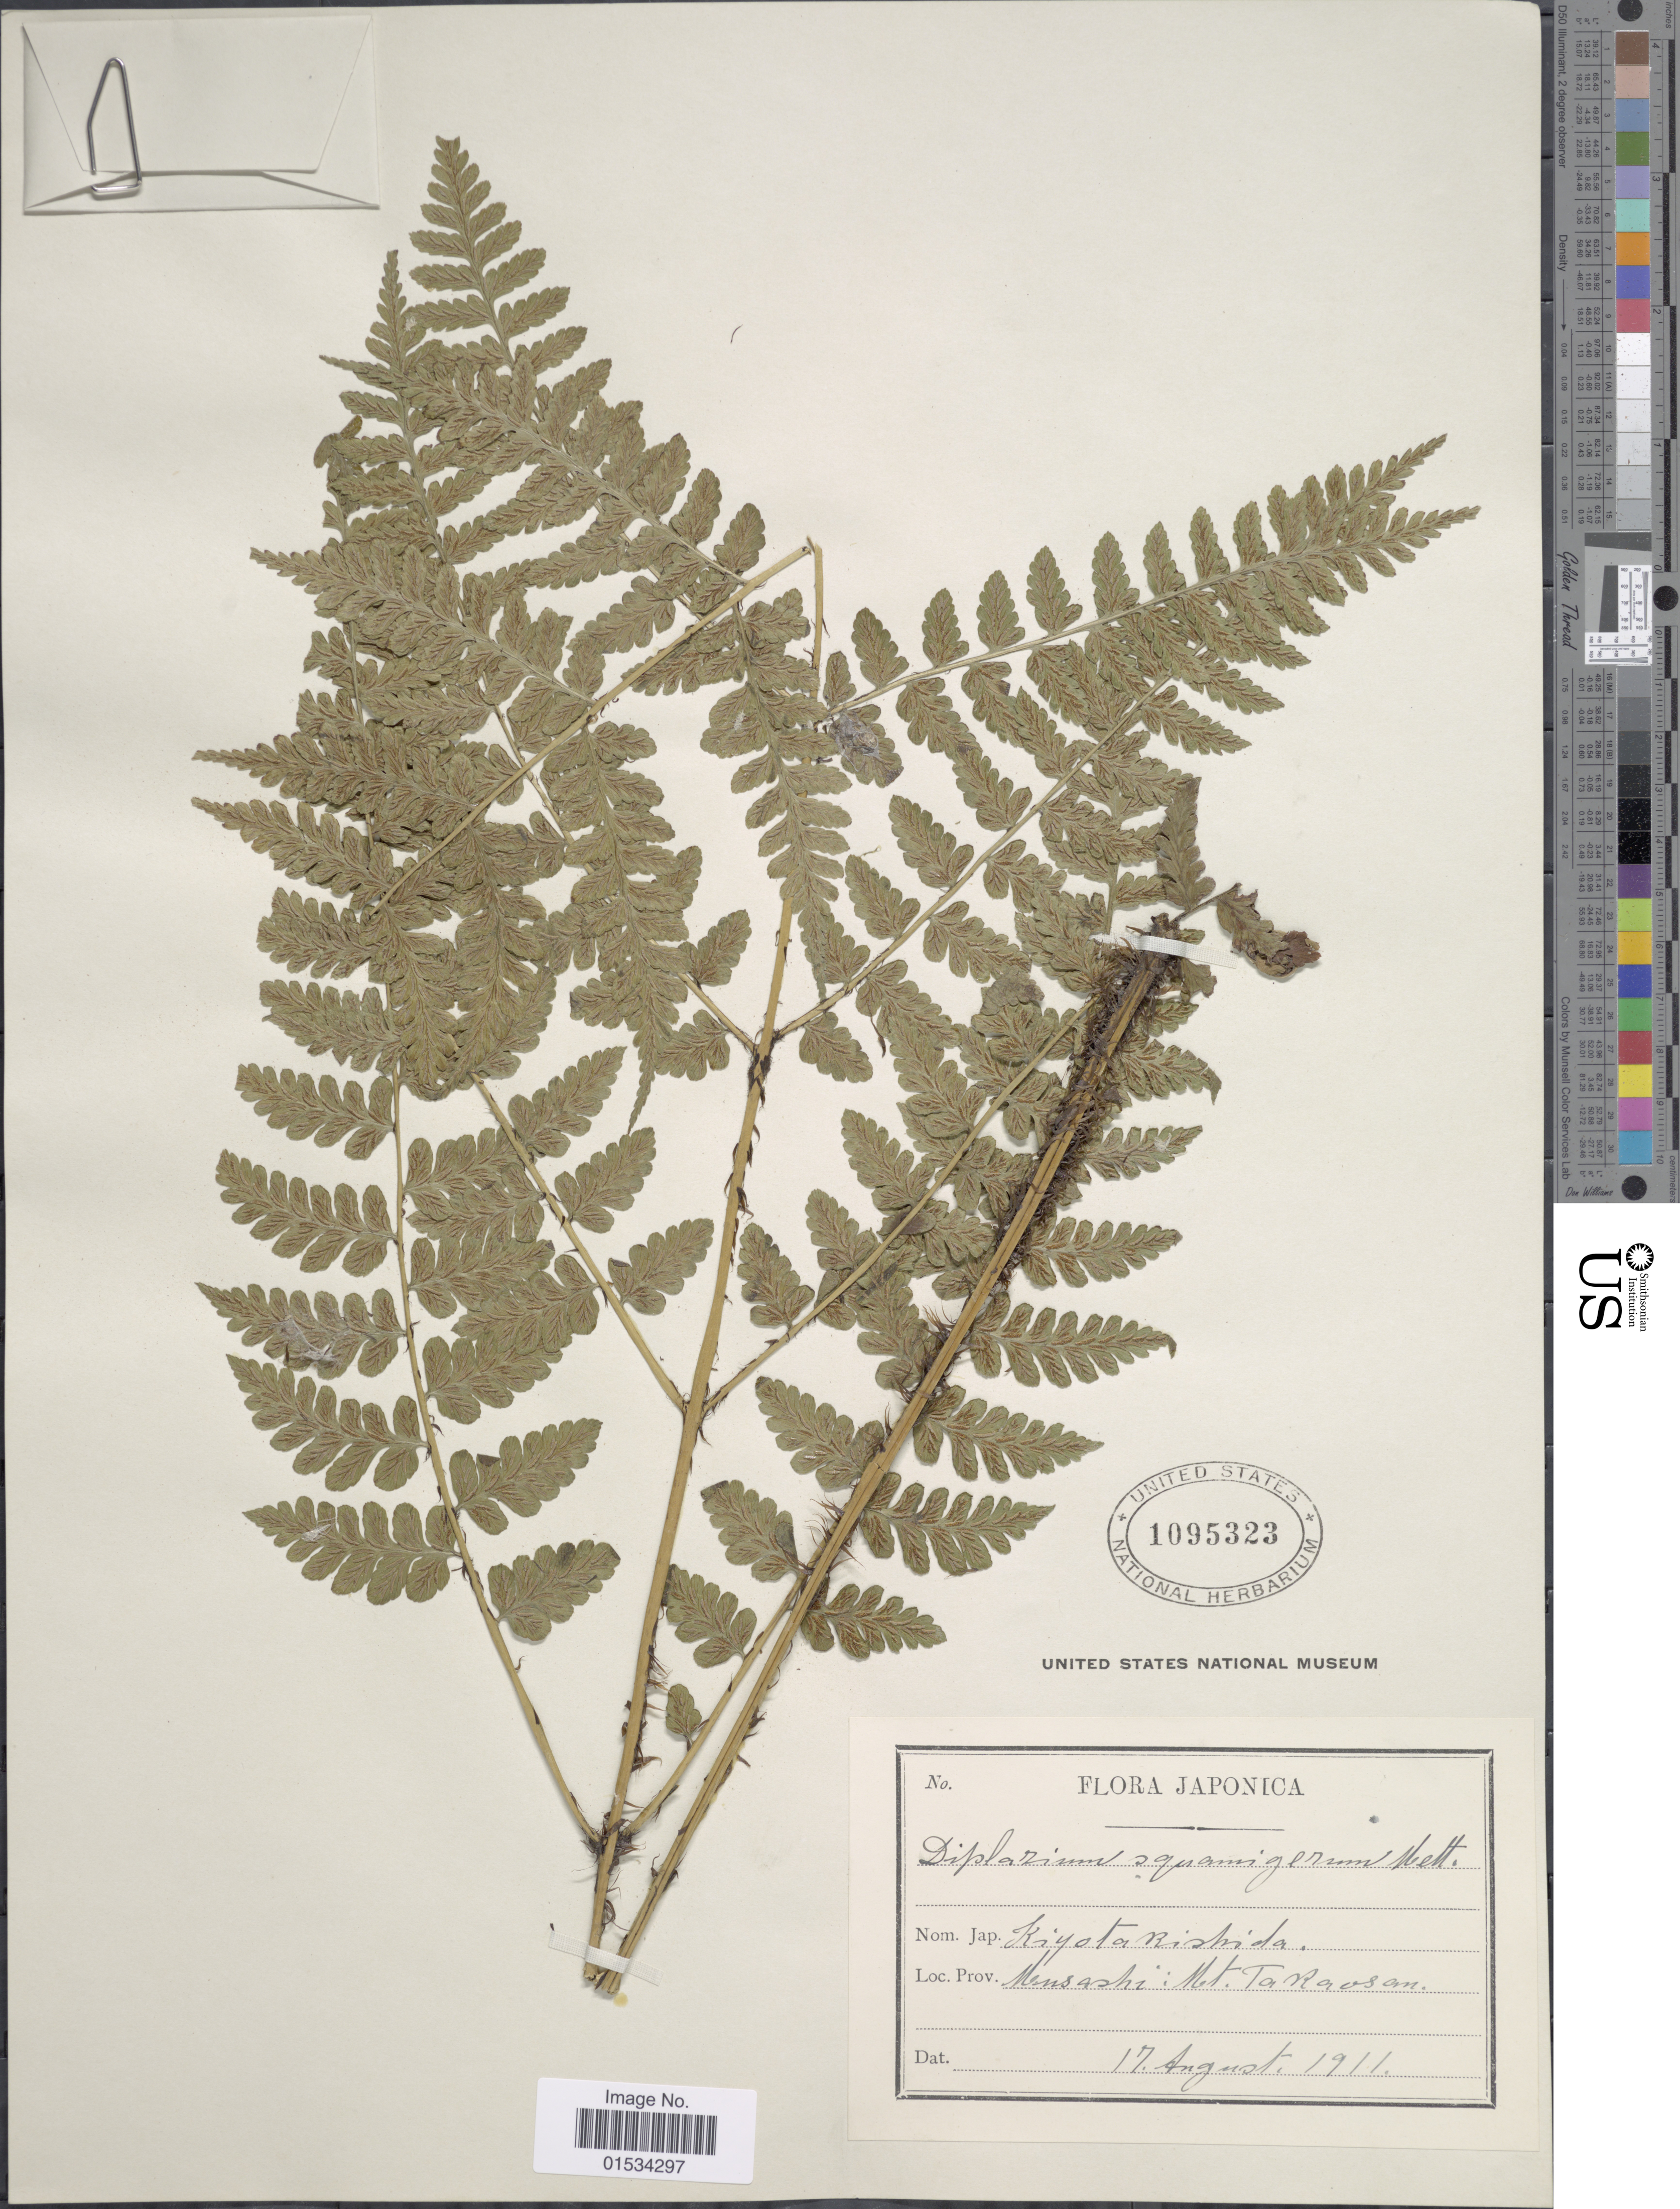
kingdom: Plantae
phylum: Tracheophyta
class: Polypodiopsida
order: Polypodiales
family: Athyriaceae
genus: Diplazium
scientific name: Diplazium squamigerum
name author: (Mett.) Christ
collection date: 1911-08-17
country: Japan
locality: Musashi: Mt. Takaosan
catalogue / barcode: US 1095323